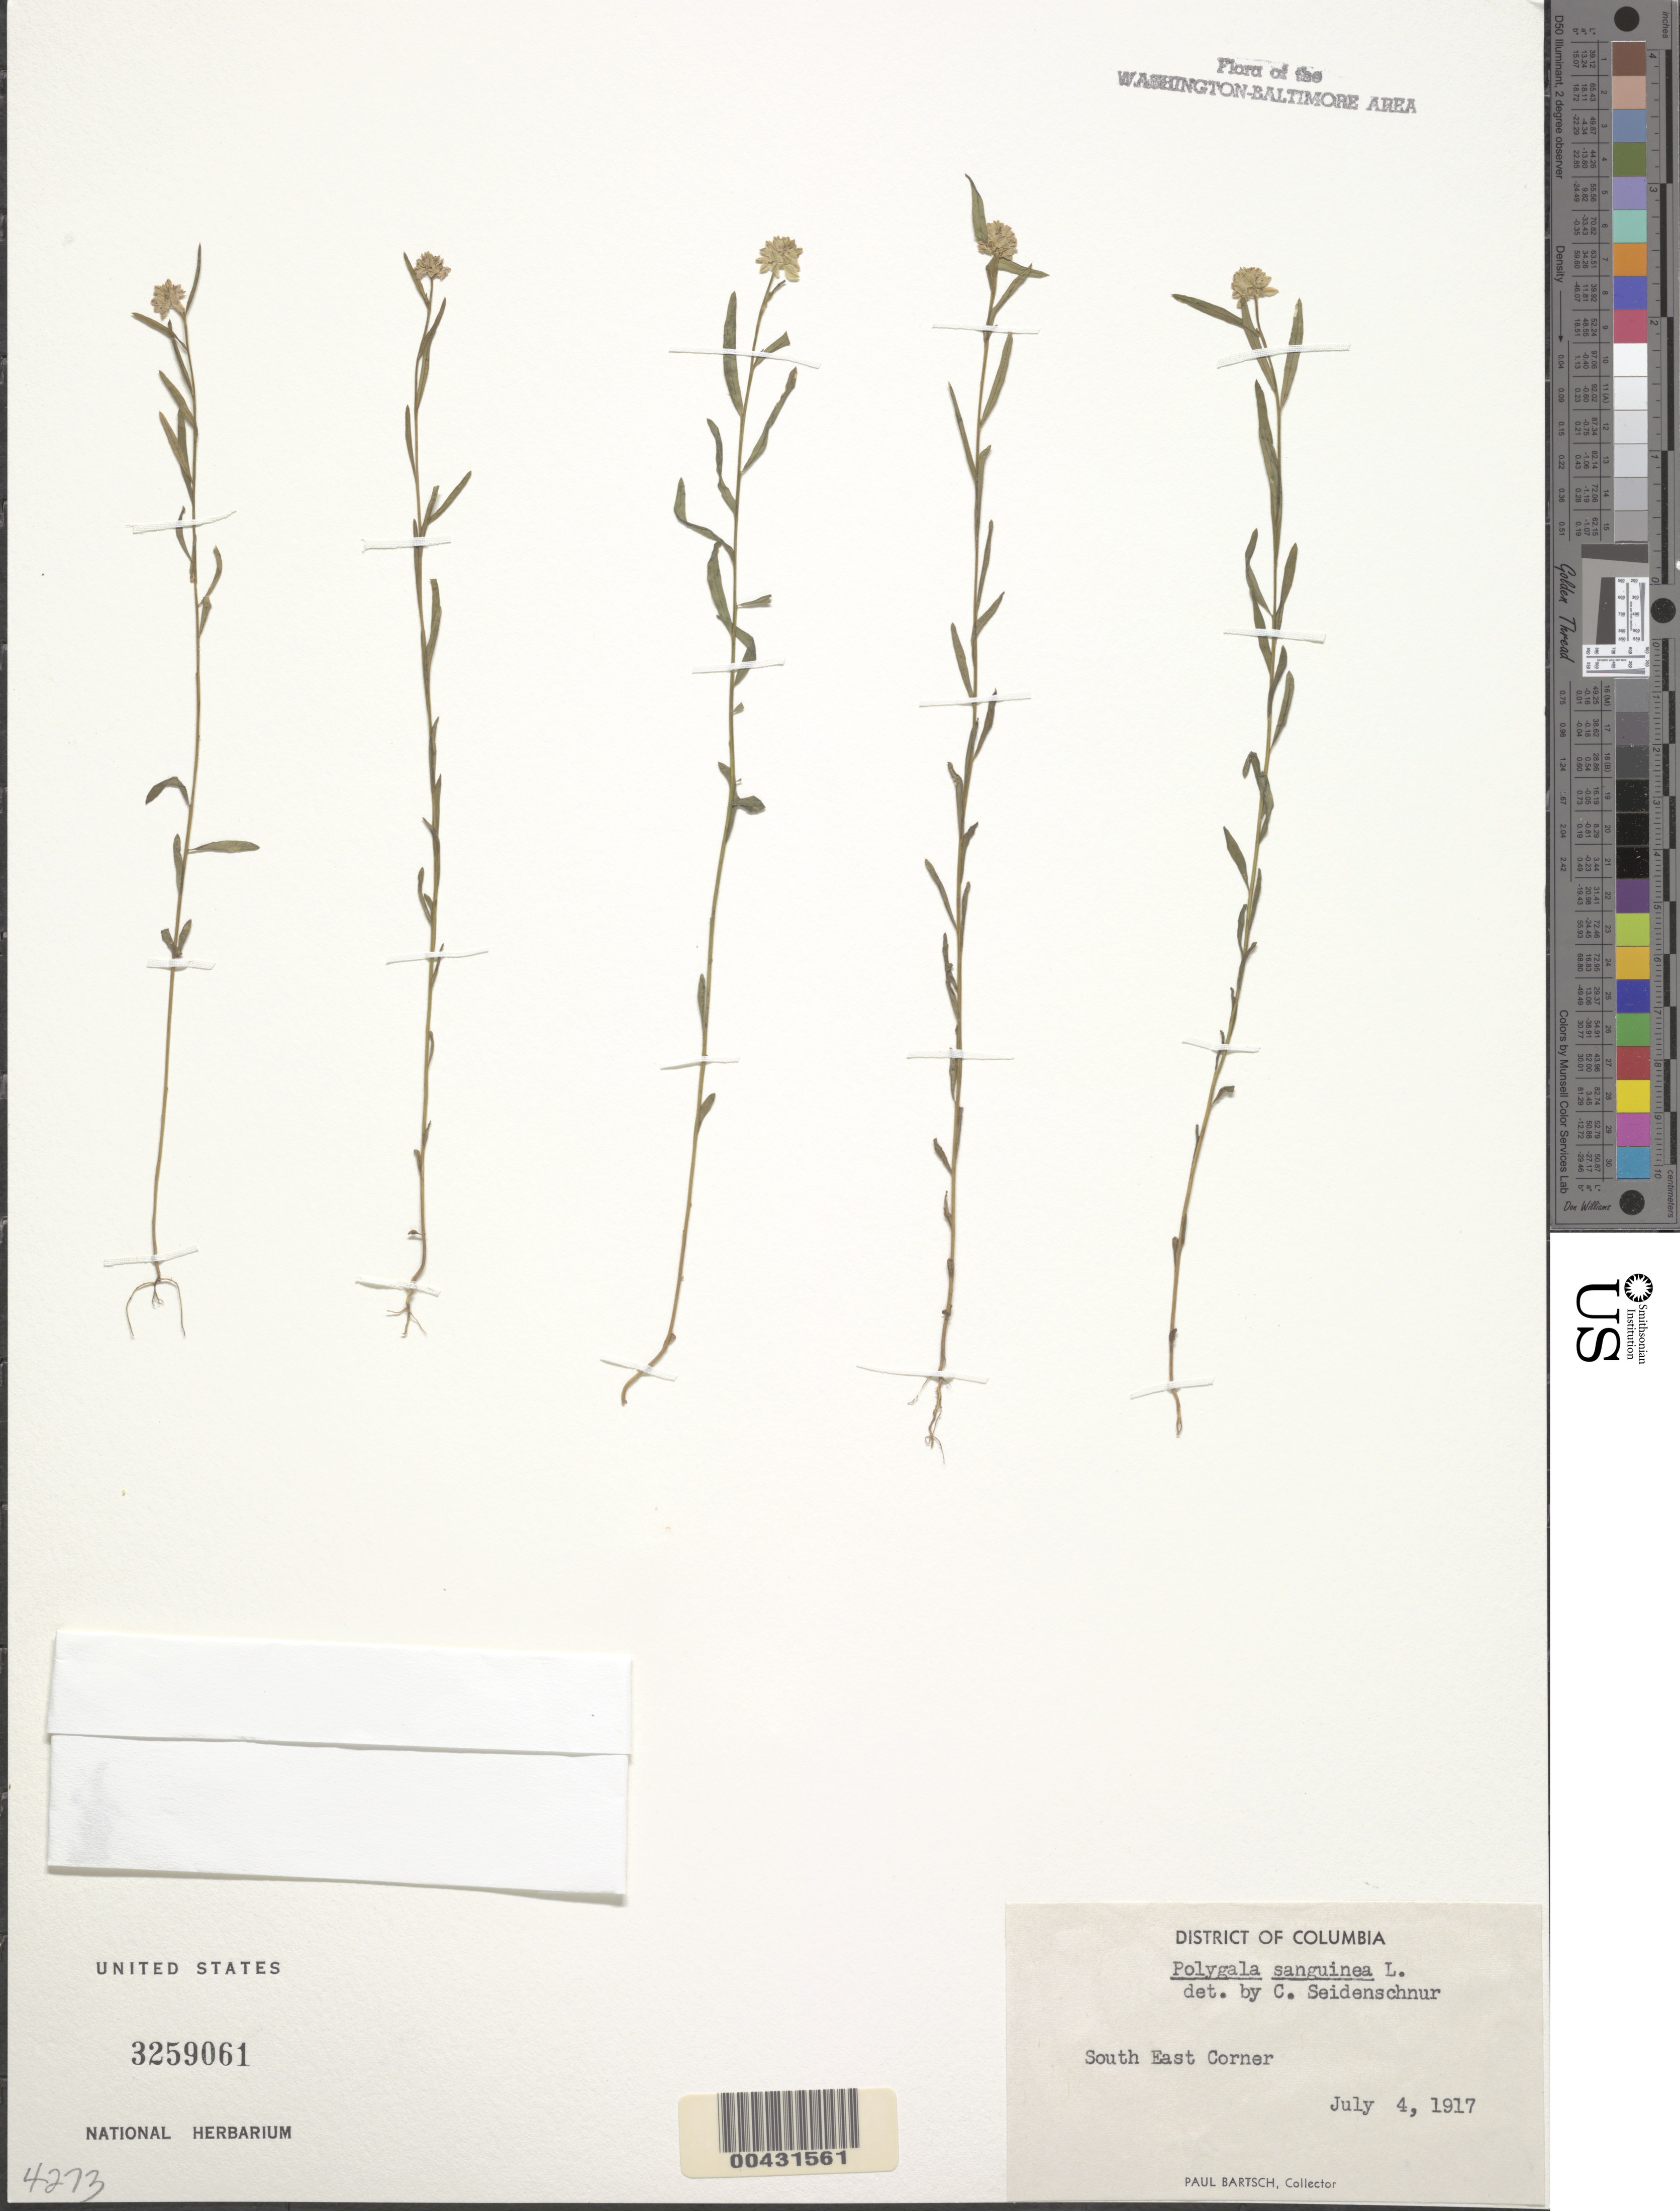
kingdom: Plantae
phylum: Tracheophyta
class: Magnoliopsida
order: Fabales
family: Polygalaceae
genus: Polygala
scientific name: Polygala sanguinea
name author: L.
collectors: P. Bartsch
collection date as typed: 04 Jul 1917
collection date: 1917-07-04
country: United States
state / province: District of Columbia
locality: SE Corner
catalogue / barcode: US 3259061